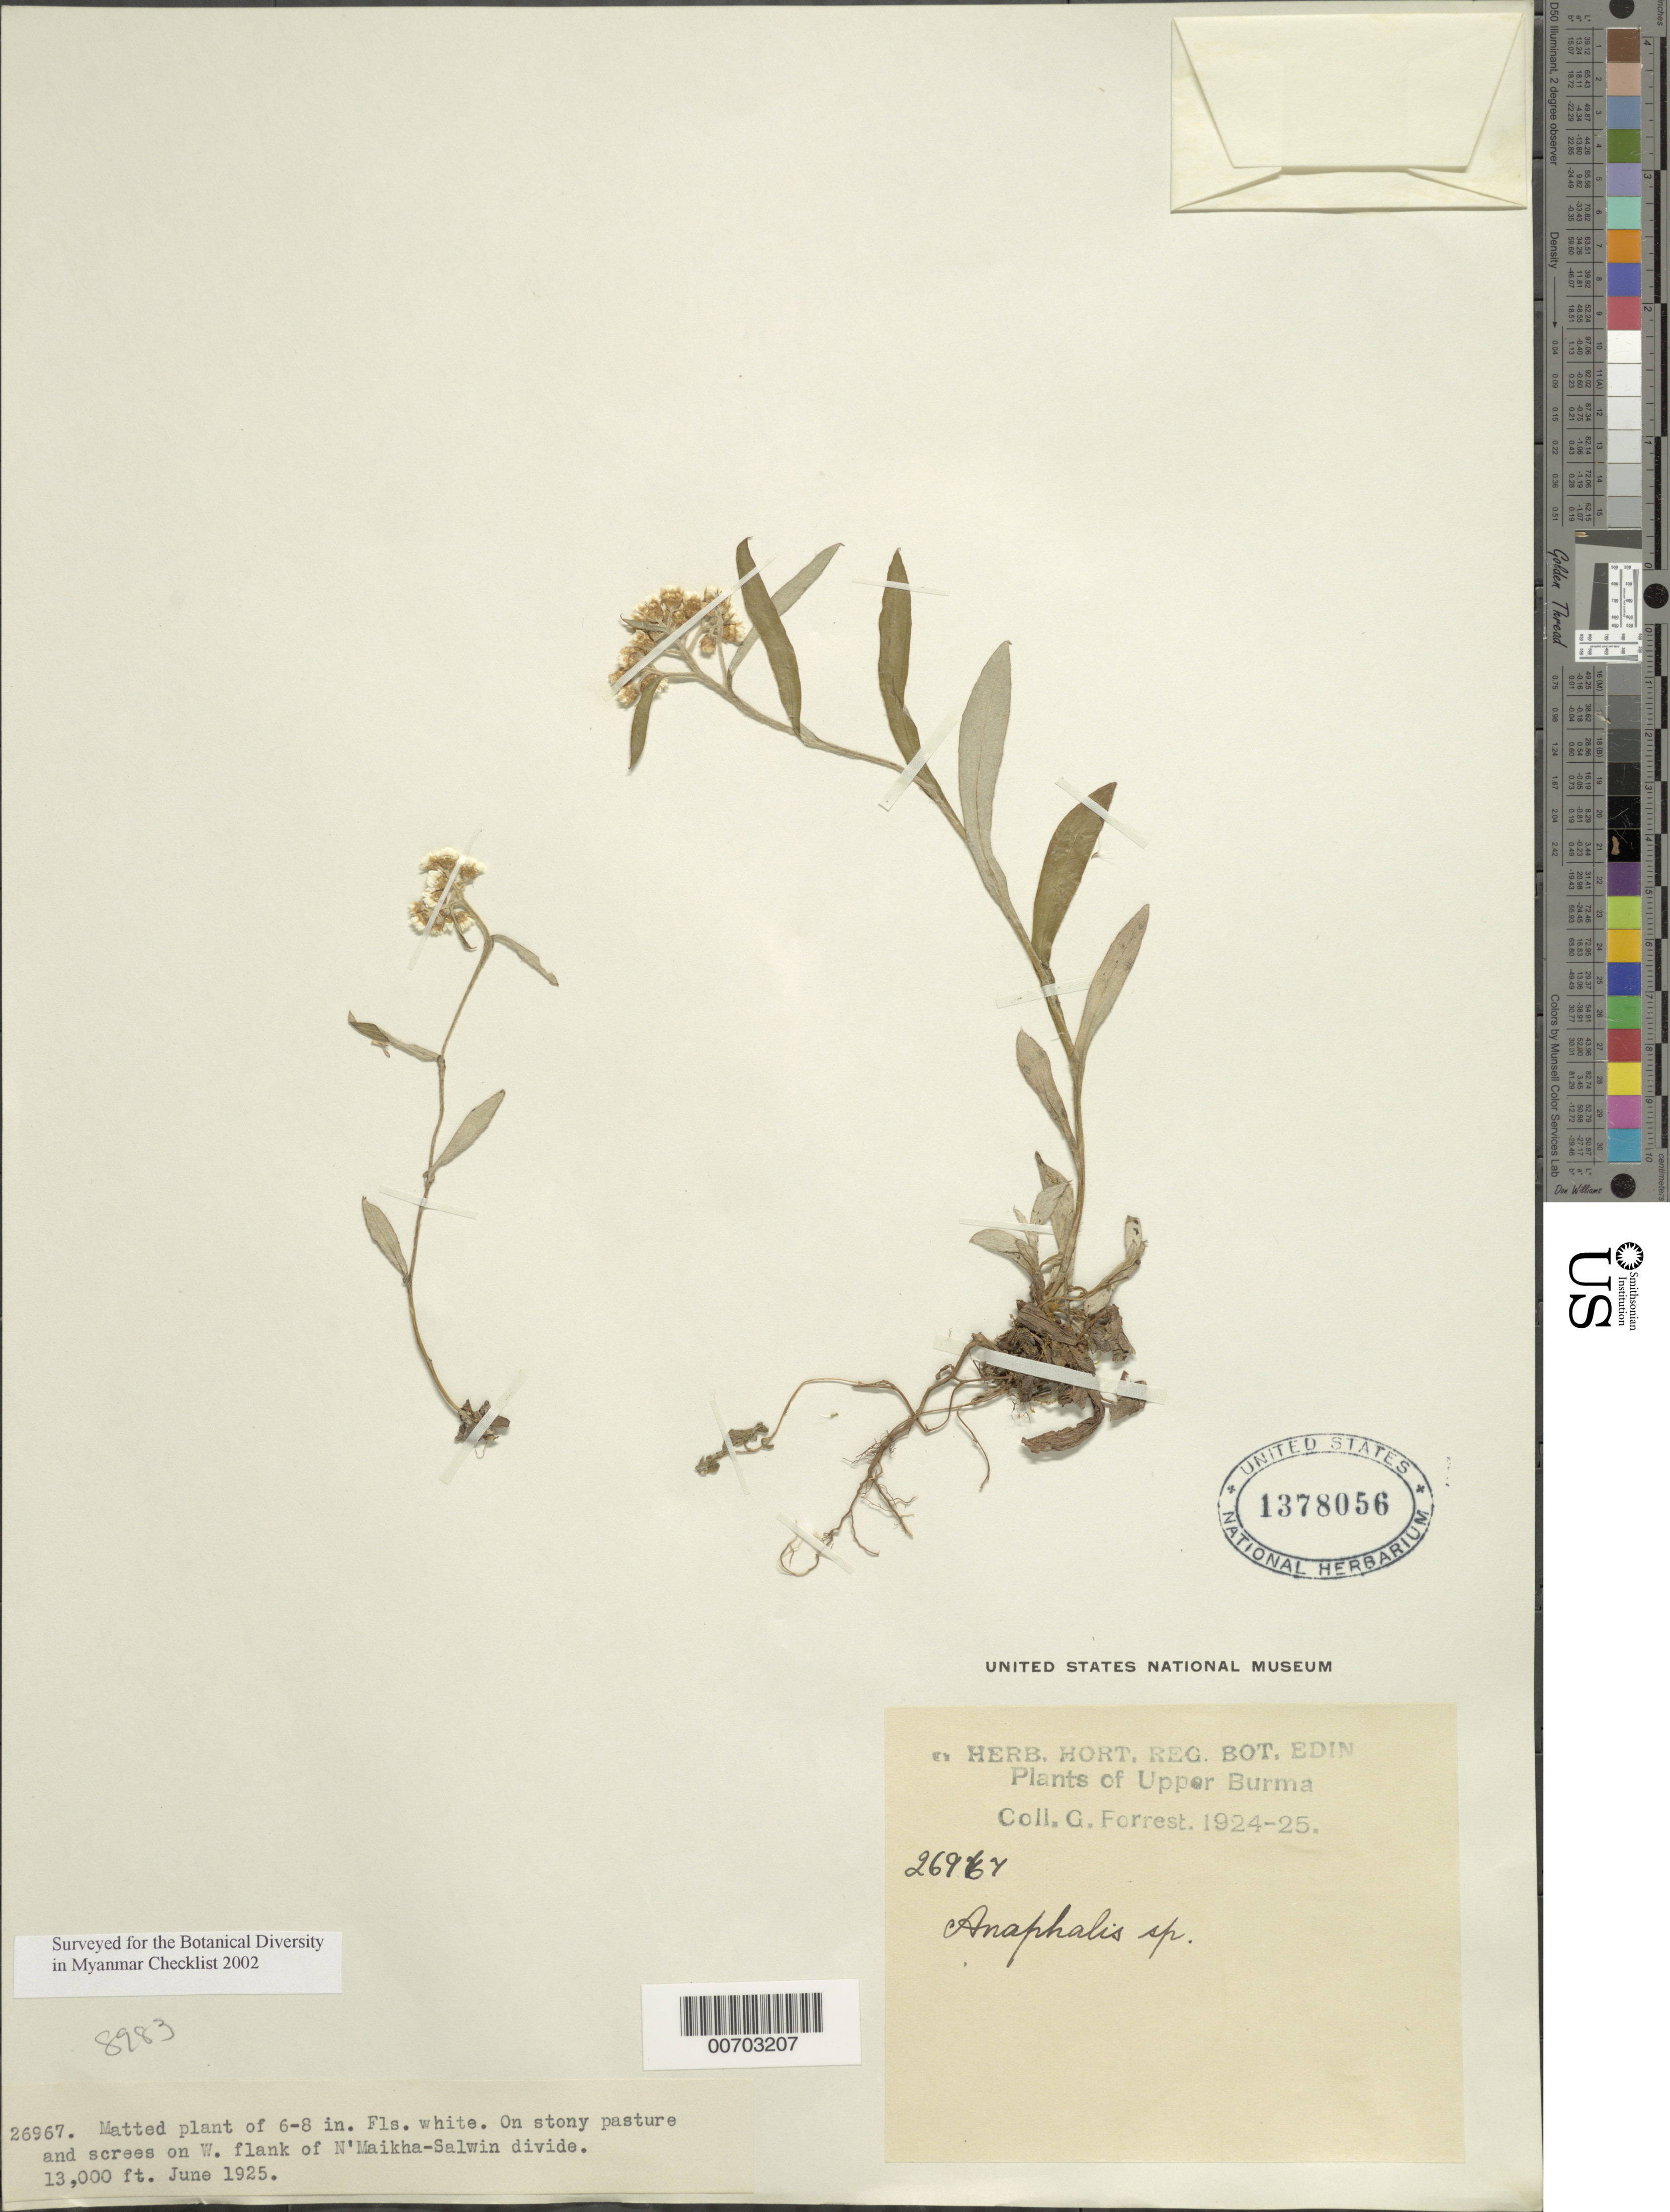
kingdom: Plantae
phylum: Tracheophyta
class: Magnoliopsida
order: Asterales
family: Asteraceae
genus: Anaphalis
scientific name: Anaphalis corymbifera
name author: C.C. Chang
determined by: Chen, Y. S.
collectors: G. Forrest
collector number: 26967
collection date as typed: Jun 1925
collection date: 1925-06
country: Myanmar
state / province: Kachin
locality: N'Maikha-Salwin Divide, W flank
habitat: Stony pasture and screes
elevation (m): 3962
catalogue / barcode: US 1378056